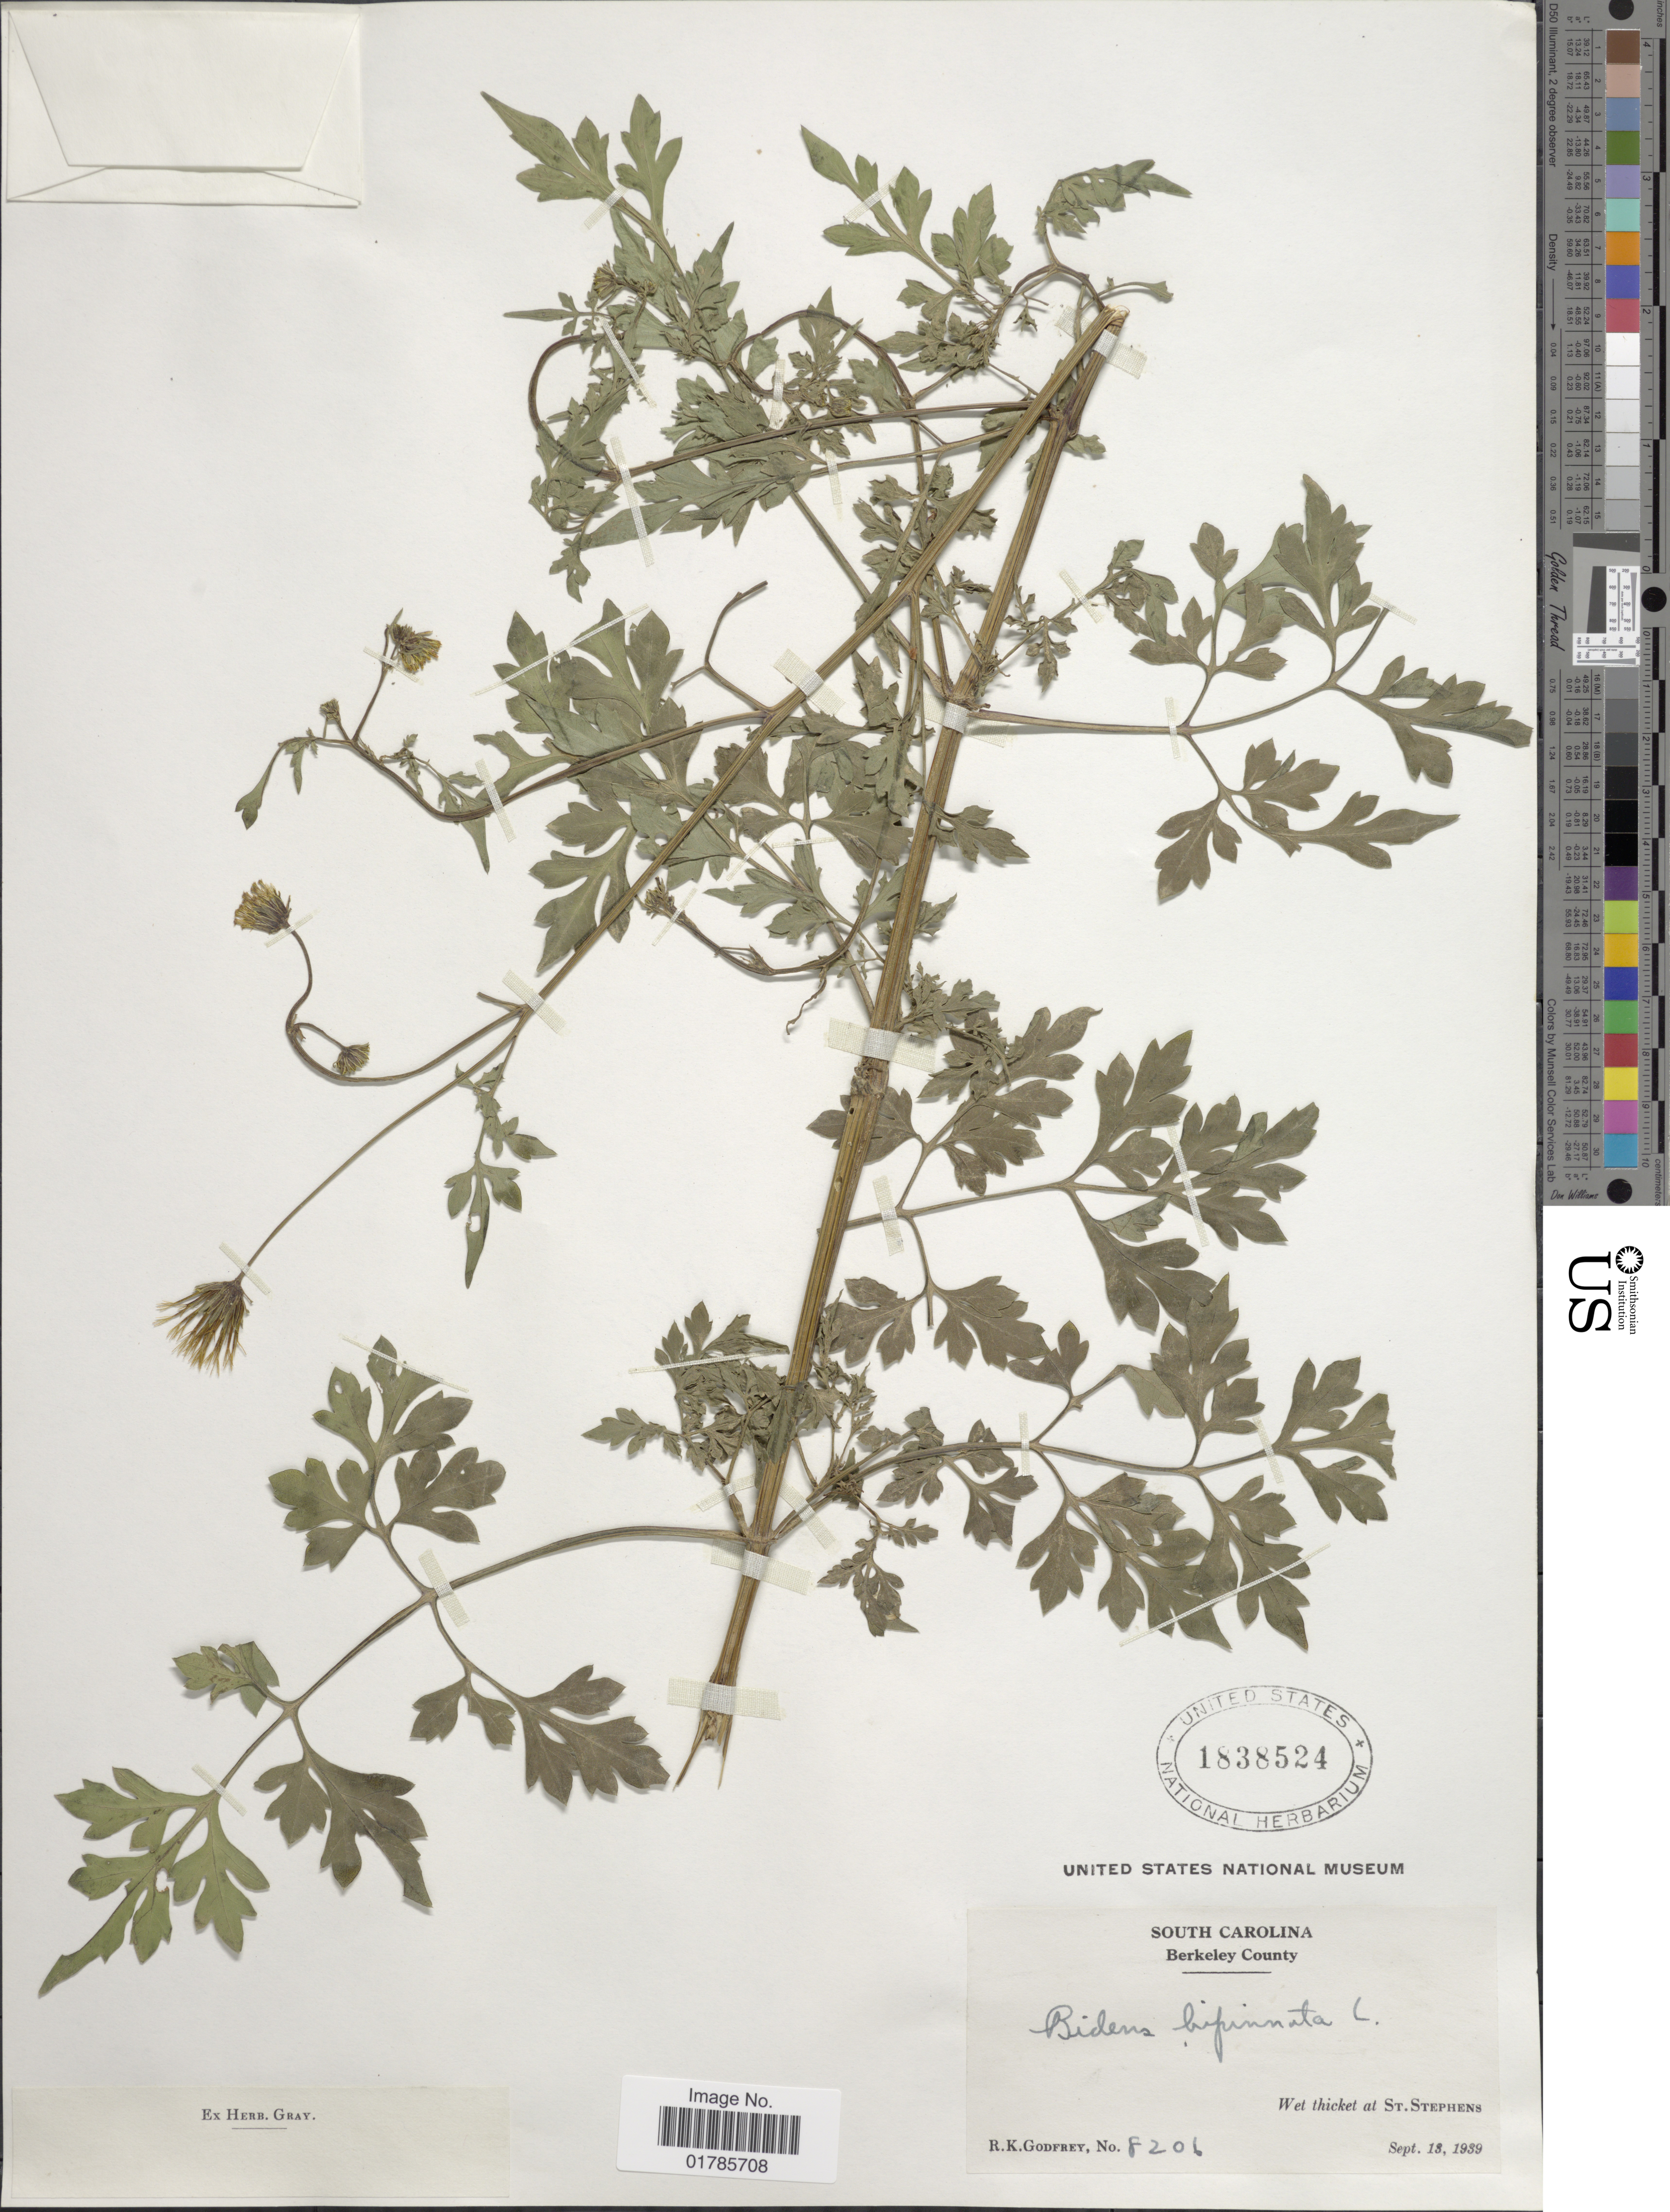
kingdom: Plantae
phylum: Tracheophyta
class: Magnoliopsida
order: Asterales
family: Asteraceae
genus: Bidens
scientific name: Bidens bipinnata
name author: L.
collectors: R. K. Godfrey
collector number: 8206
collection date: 1939-09-13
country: United States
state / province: South Carolina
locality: Berkeley County, wet thicket at St. Stephens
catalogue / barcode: US 1838524